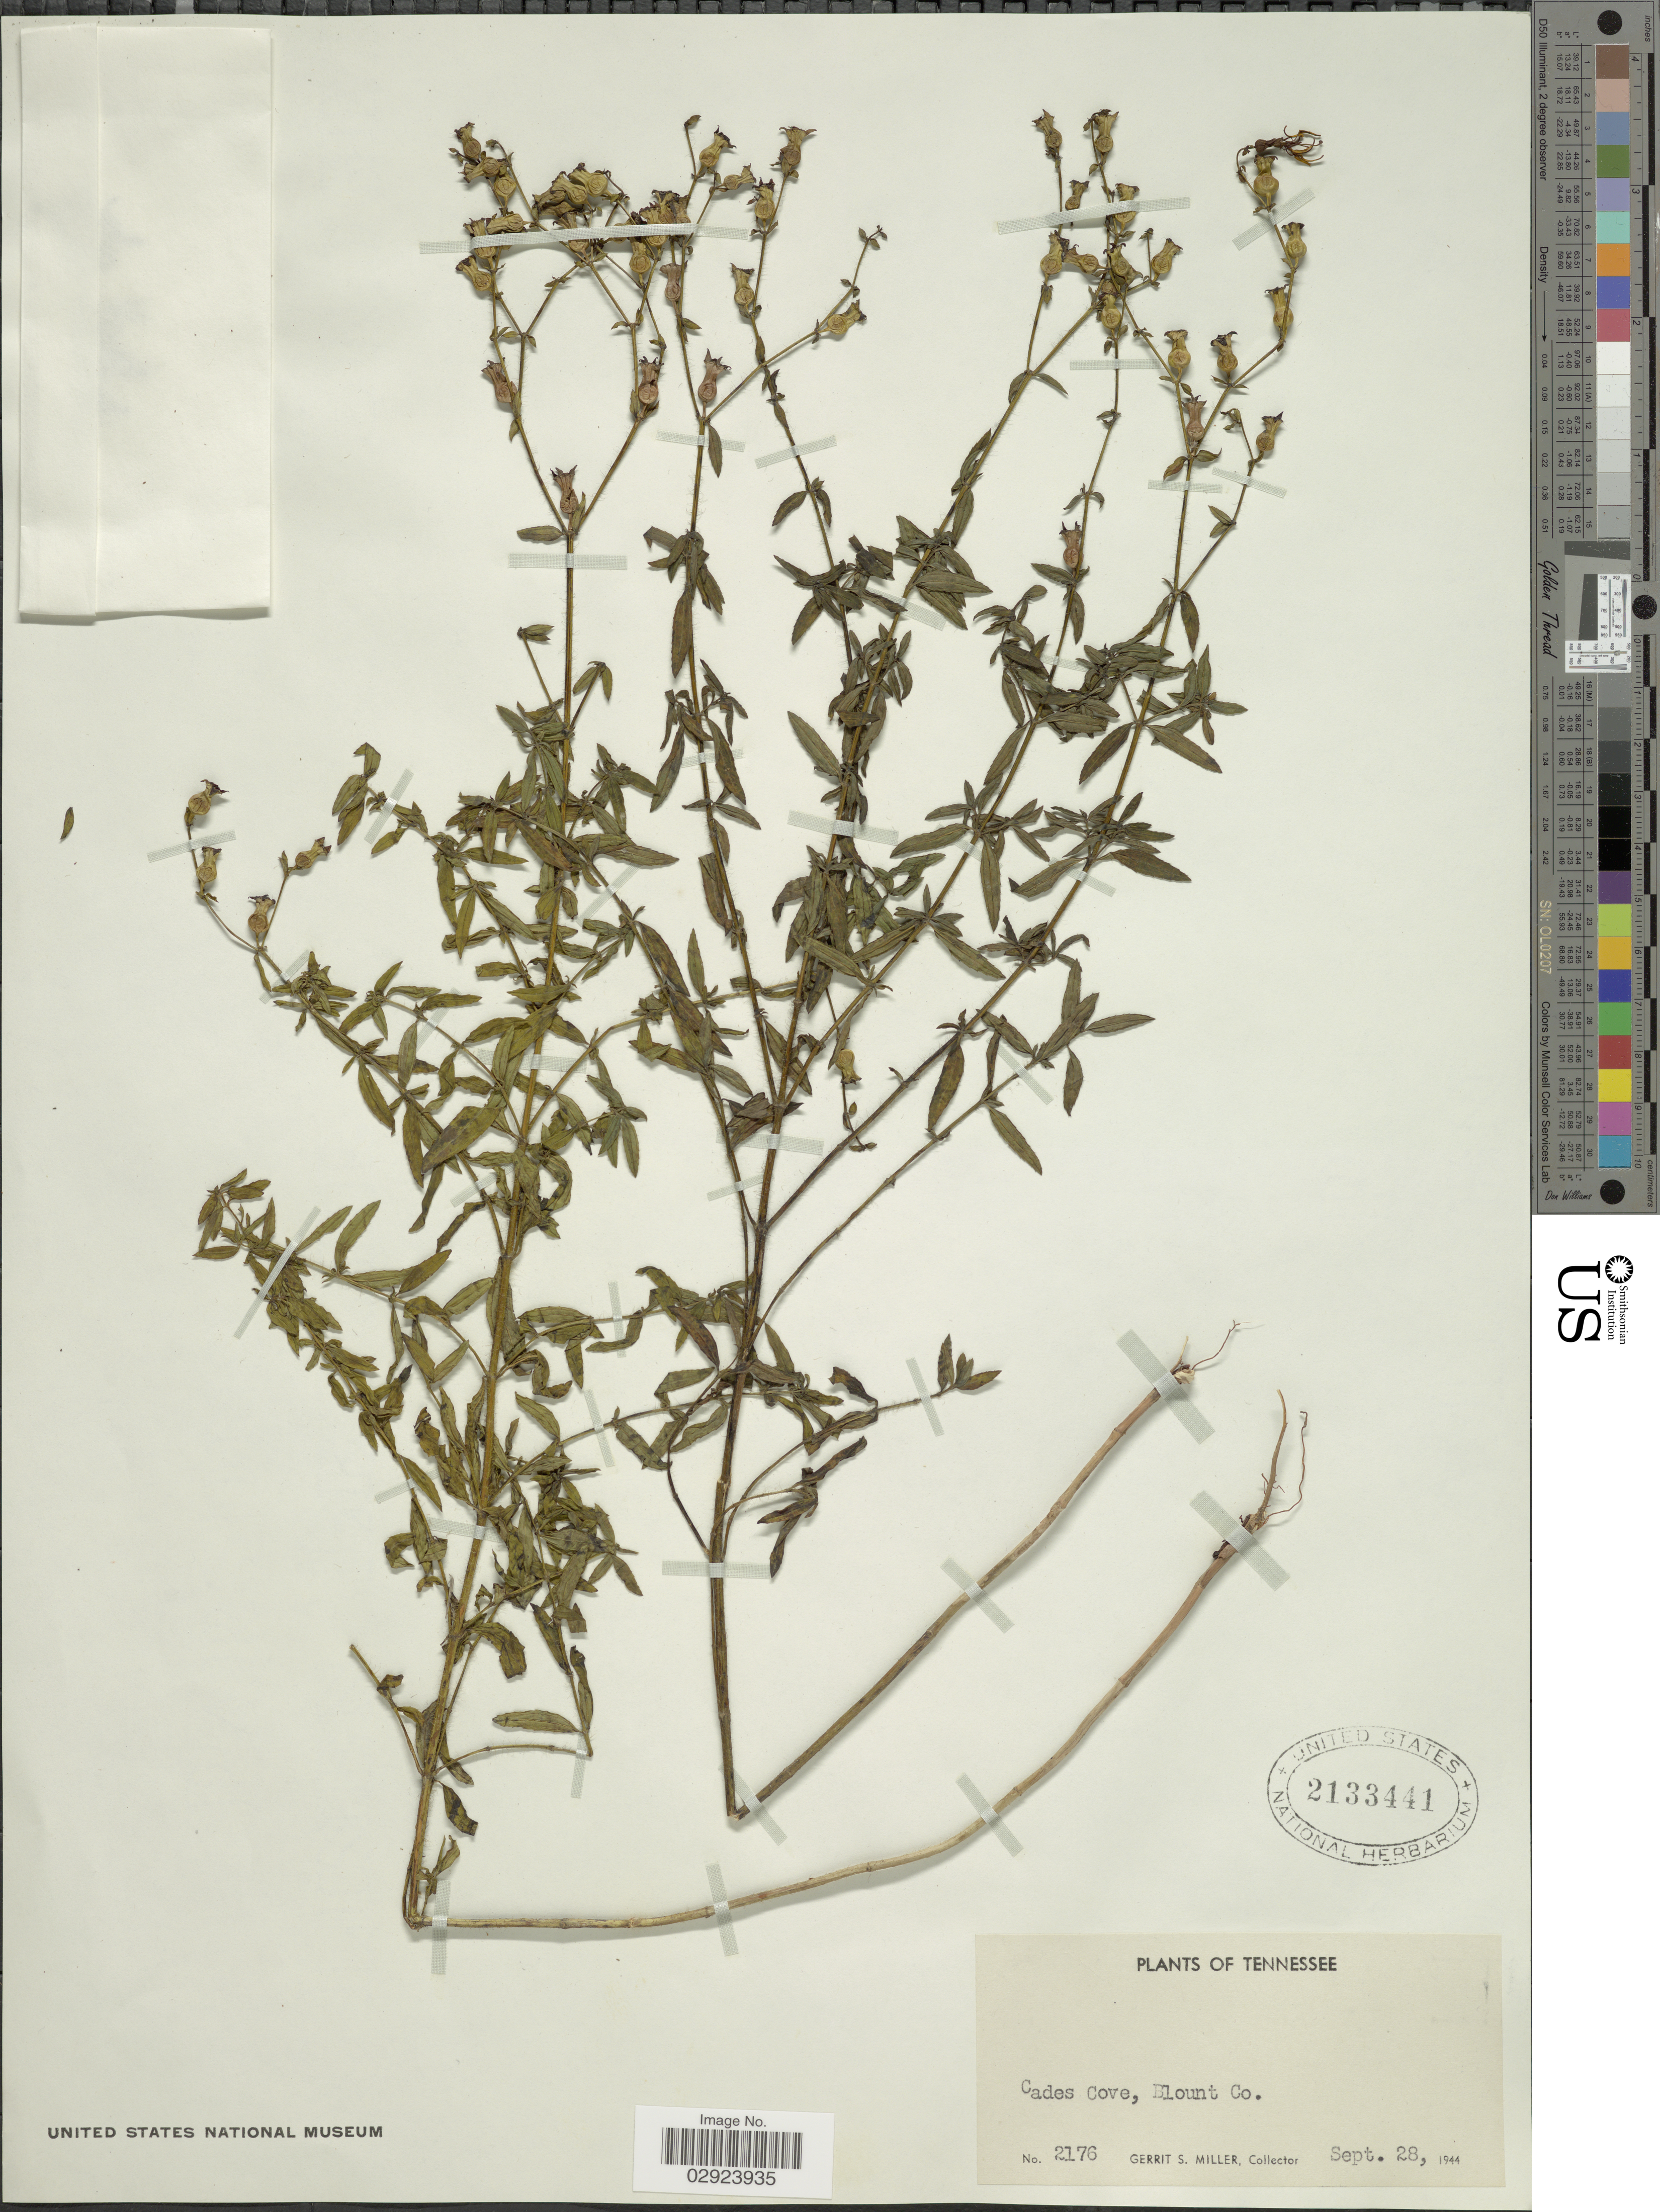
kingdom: Plantae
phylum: Tracheophyta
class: Magnoliopsida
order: Myrtales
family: Melastomataceae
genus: Rhexia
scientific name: Rhexia sp.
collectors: G. S. Miller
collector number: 2176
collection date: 1944-09-28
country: United States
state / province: Tennessee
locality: Cades Cove, Blount Co.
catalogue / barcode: US 2133441